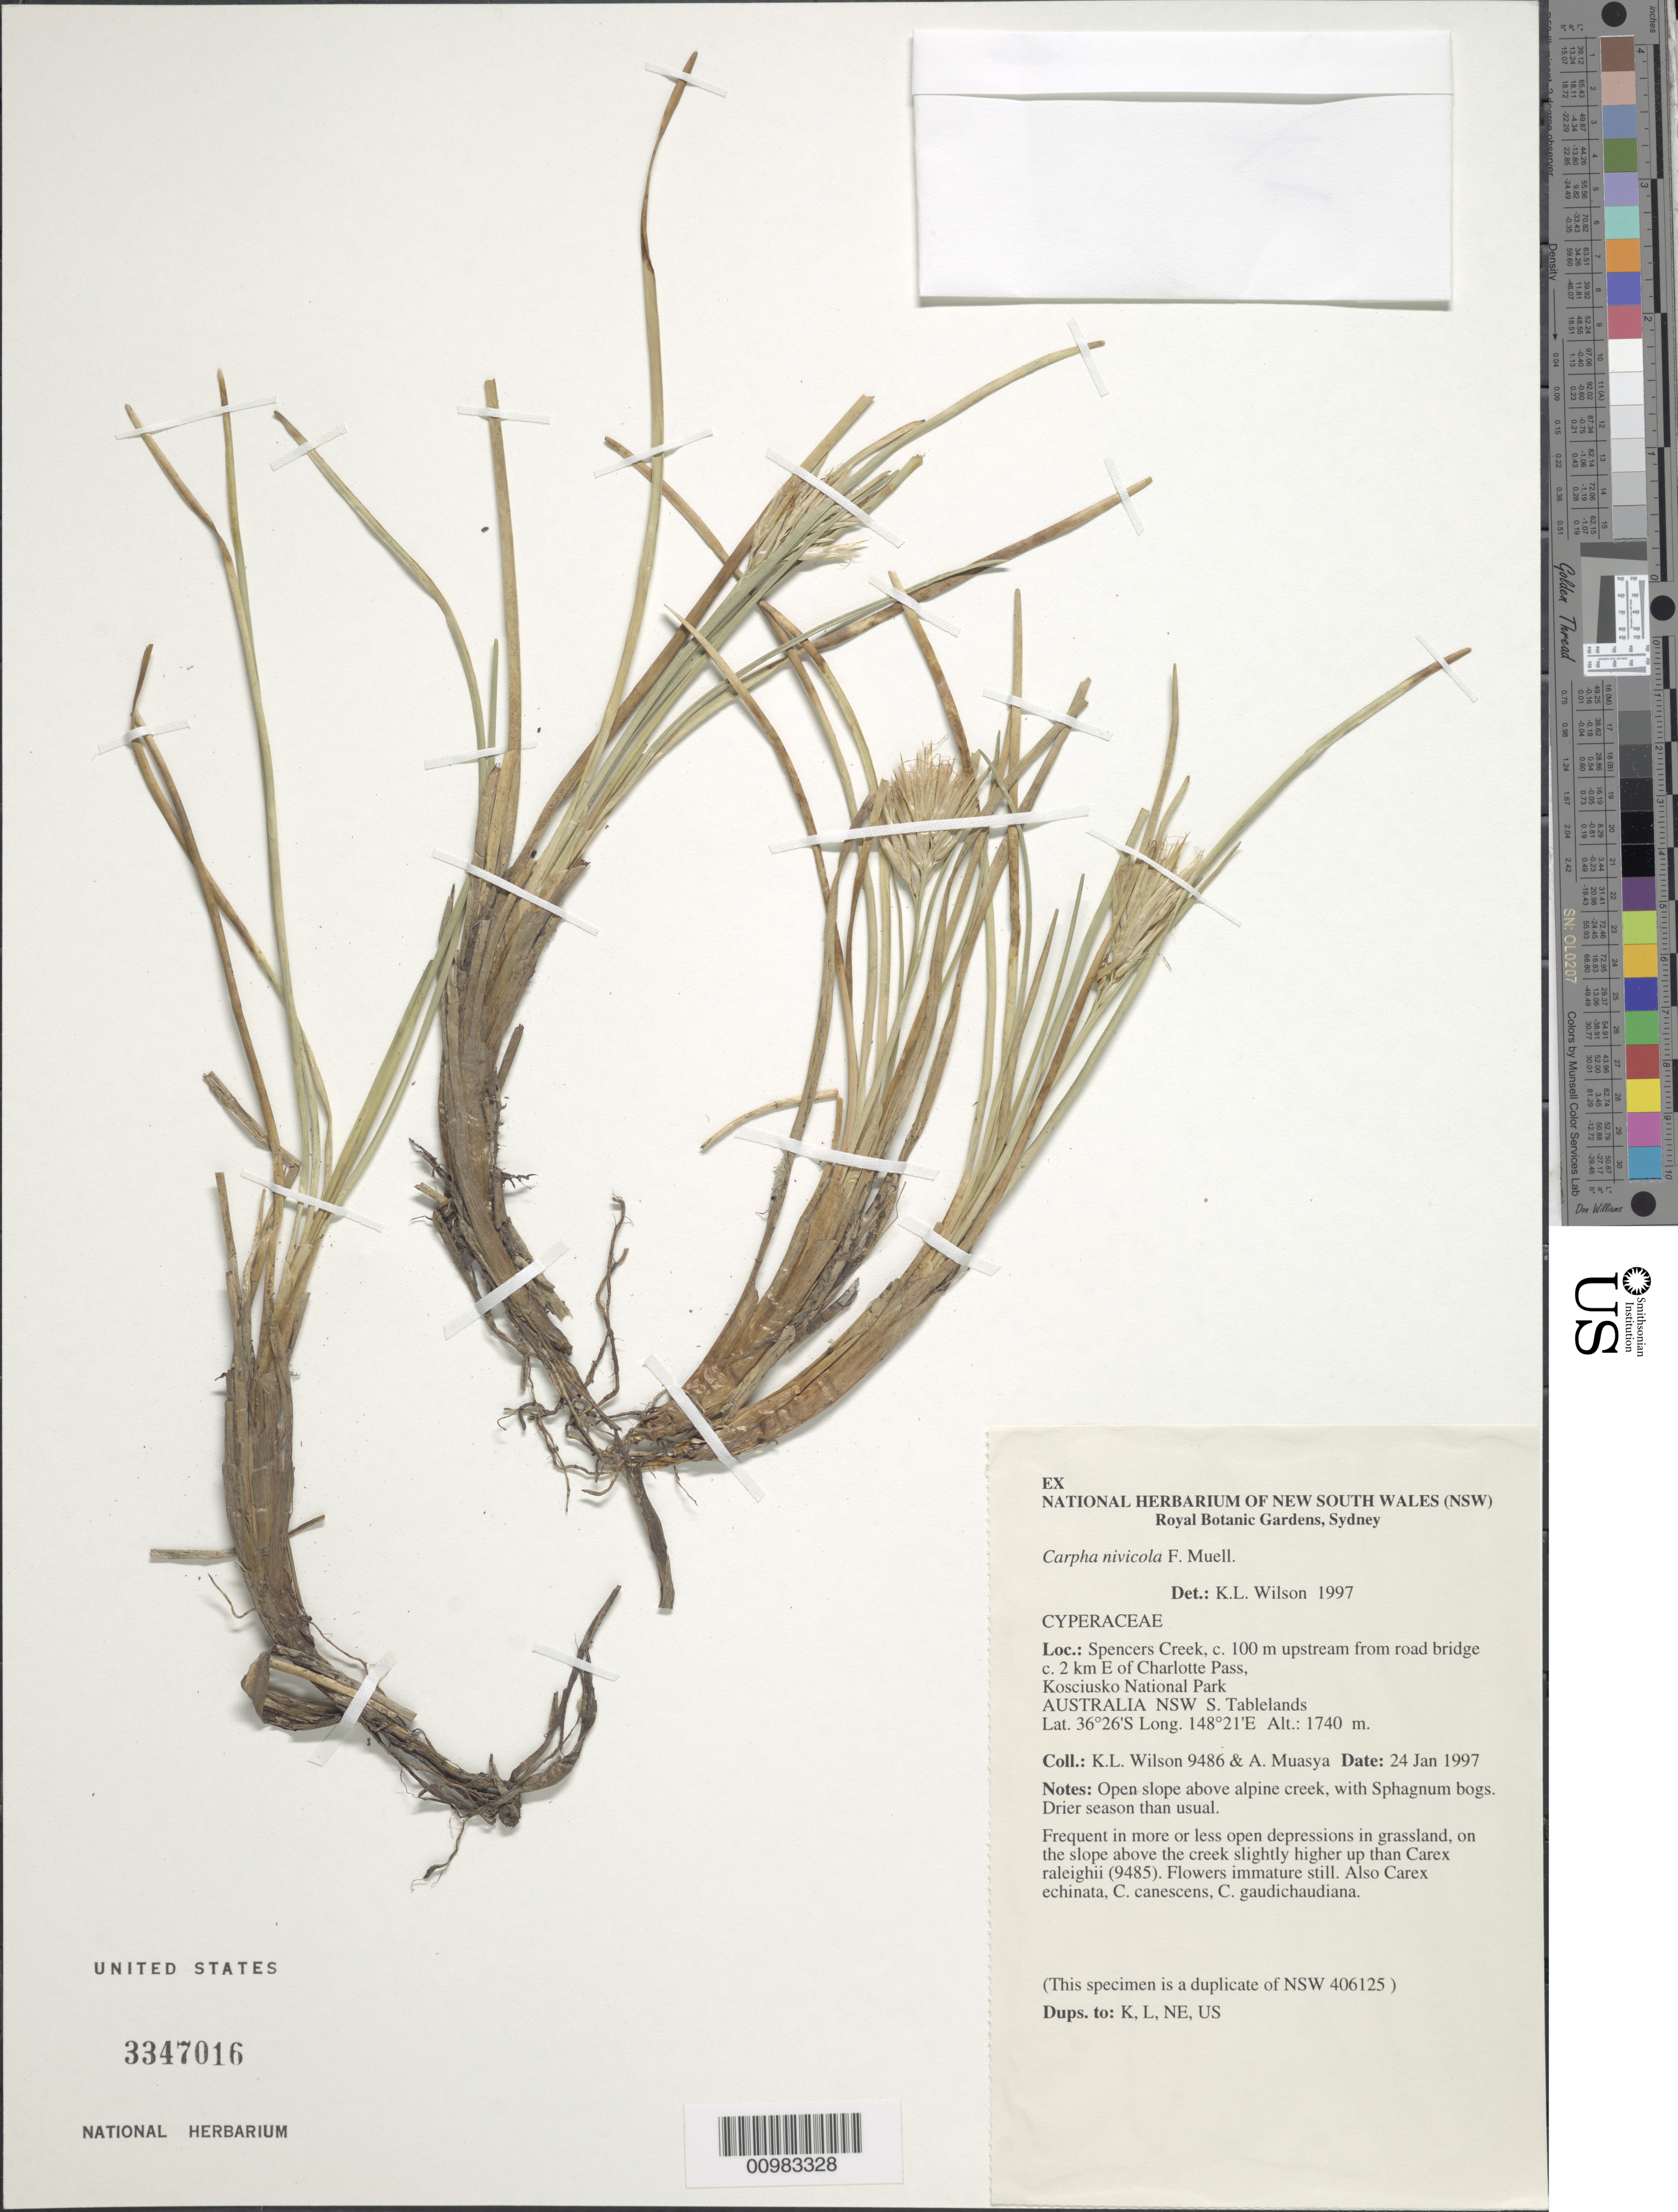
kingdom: Plantae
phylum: Tracheophyta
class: Liliopsida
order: Poales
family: Cyperaceae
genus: Carpha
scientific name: Carpha nivicola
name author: F. Muell.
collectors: A. Muasya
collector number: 9486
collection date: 1997-01-24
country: Australia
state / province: New South Wales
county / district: S. Tablelands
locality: Spencers Creek, c. 100 m upstream from road bridge c. 2 km E of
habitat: Open slope above alpine creek, with Sphagnum bogs. Drier season than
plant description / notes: (record contributed by HISPID)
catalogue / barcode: US 3347016